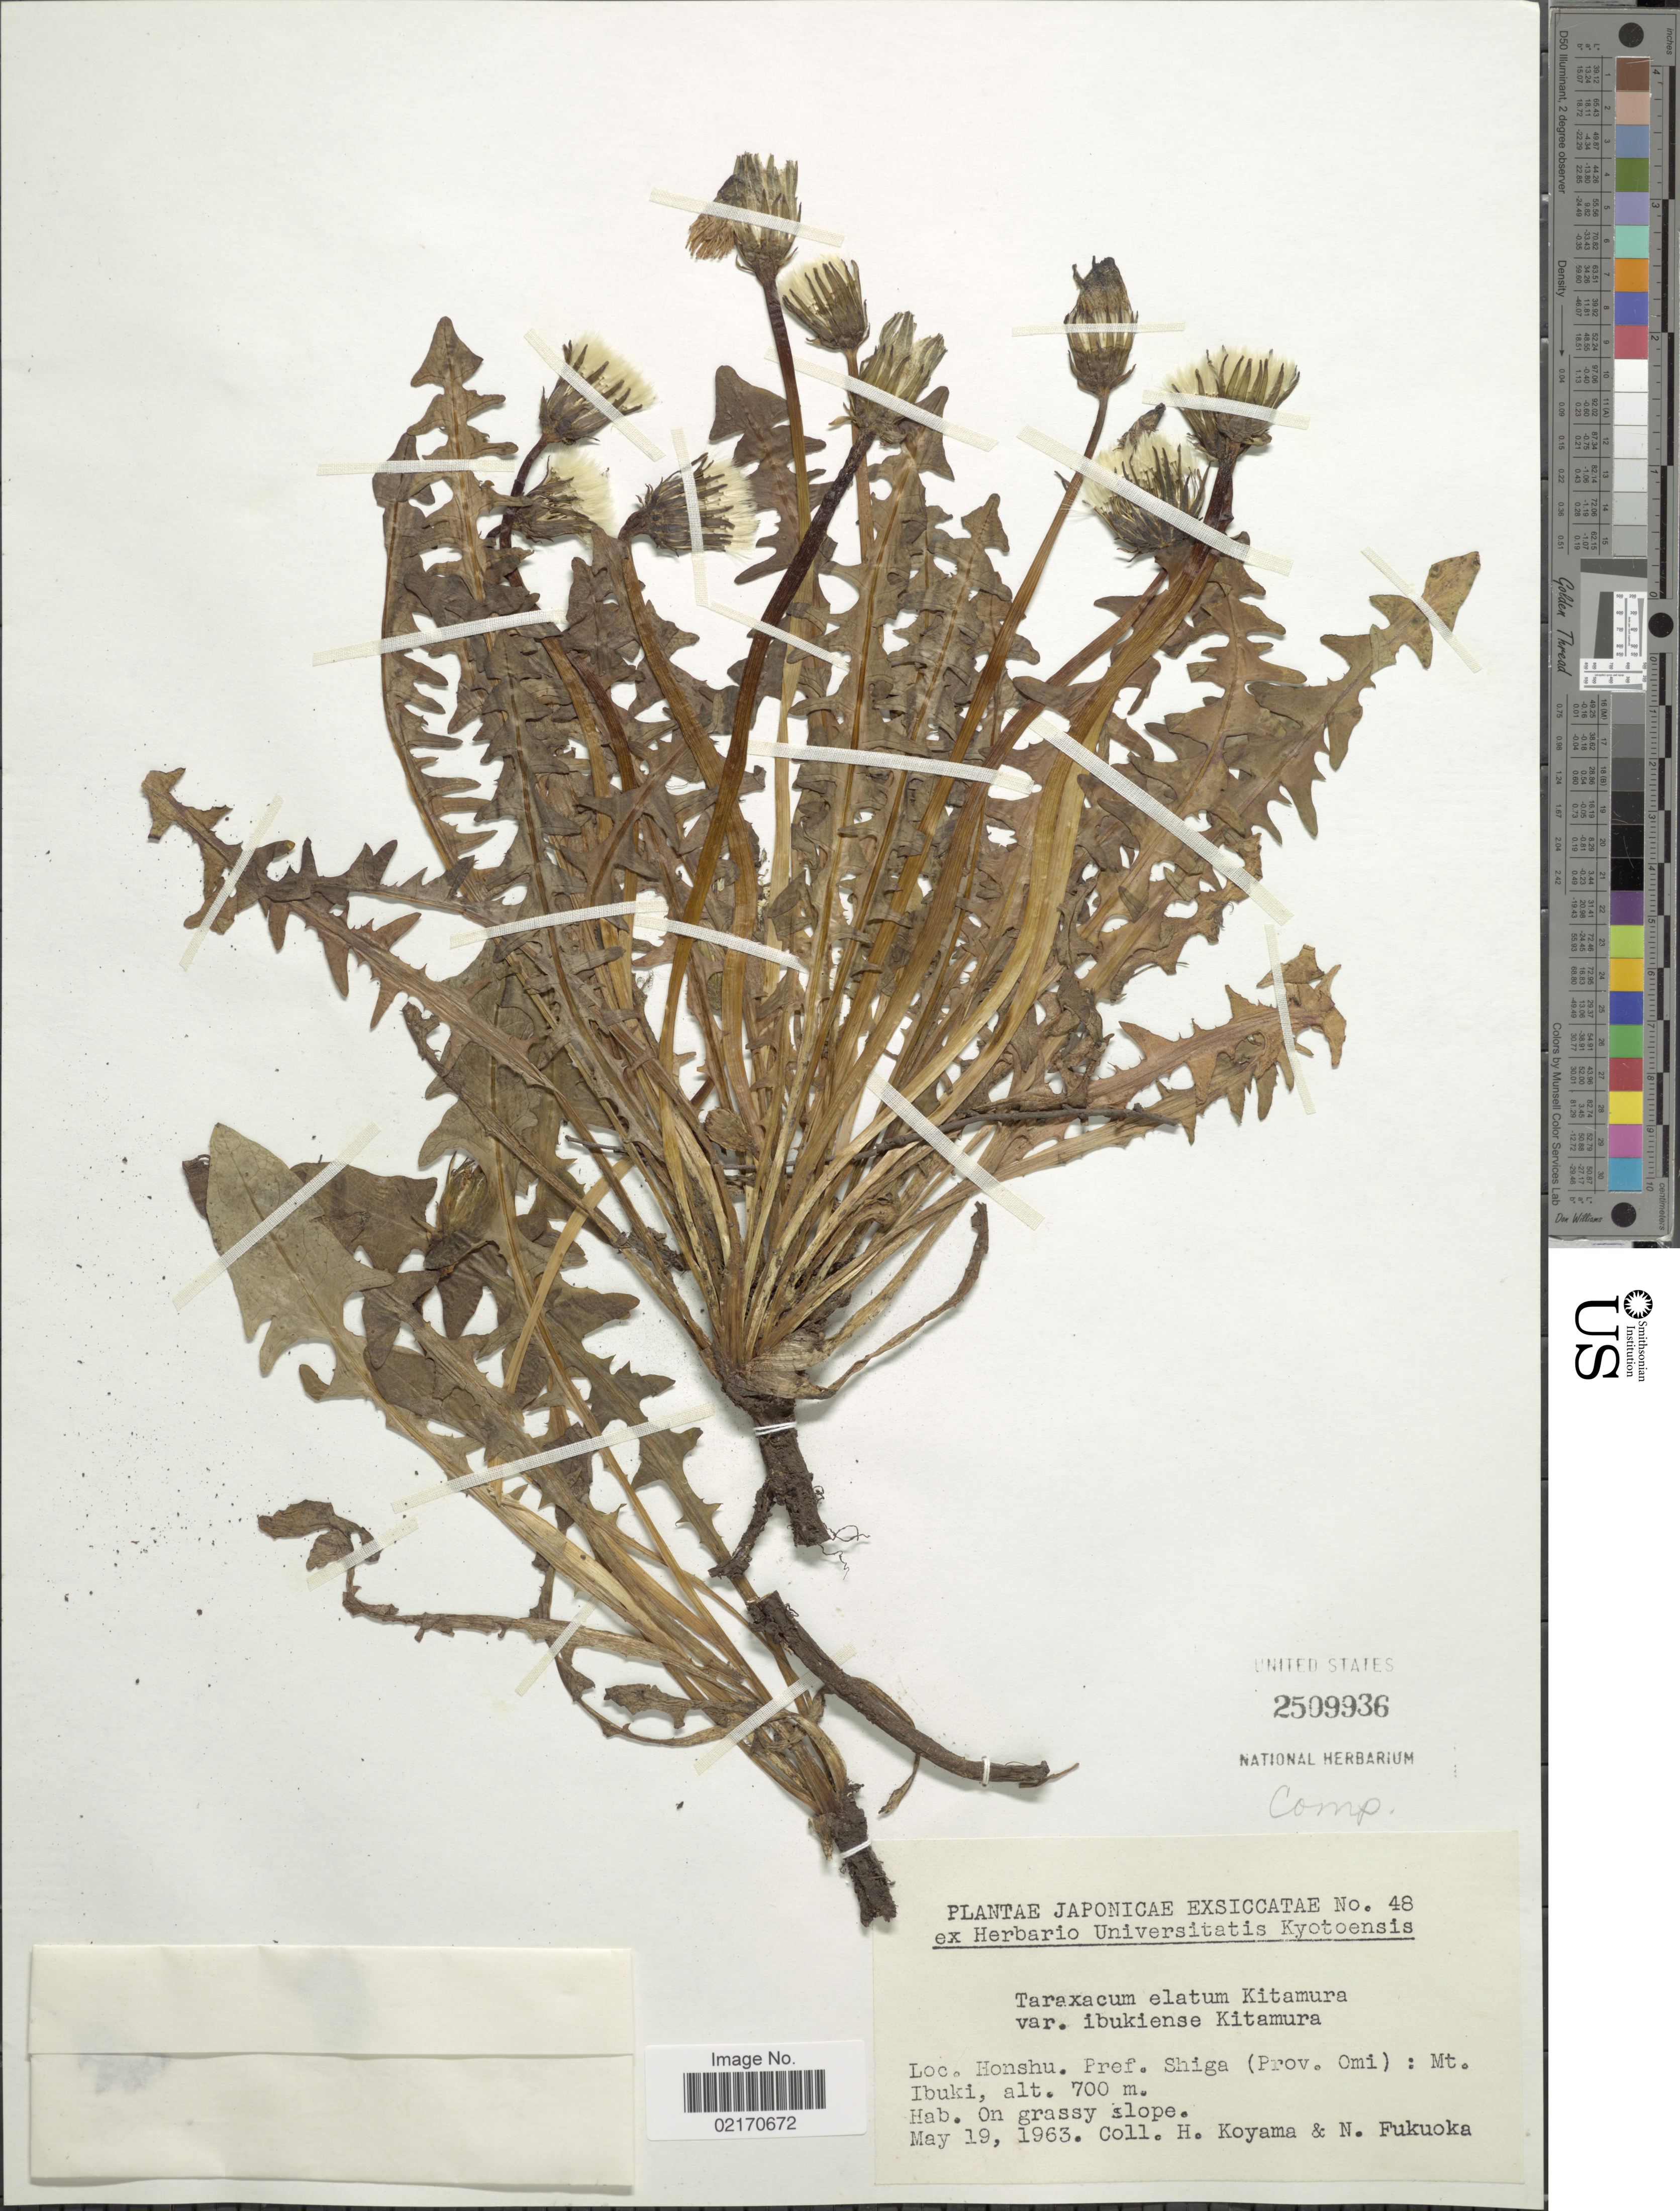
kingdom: Plantae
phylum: Tracheophyta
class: Magnoliopsida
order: Asterales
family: Asteraceae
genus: Taraxacum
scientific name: Taraxacum platycarpum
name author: Dahlst.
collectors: H. Koyama & N. Fukuoka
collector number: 48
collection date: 1963-05-19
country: Japan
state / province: Siga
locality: Honshu. Pref. Shiga (Prof. Omi): Mt. Ibuki.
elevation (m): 700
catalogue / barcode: US 2509936